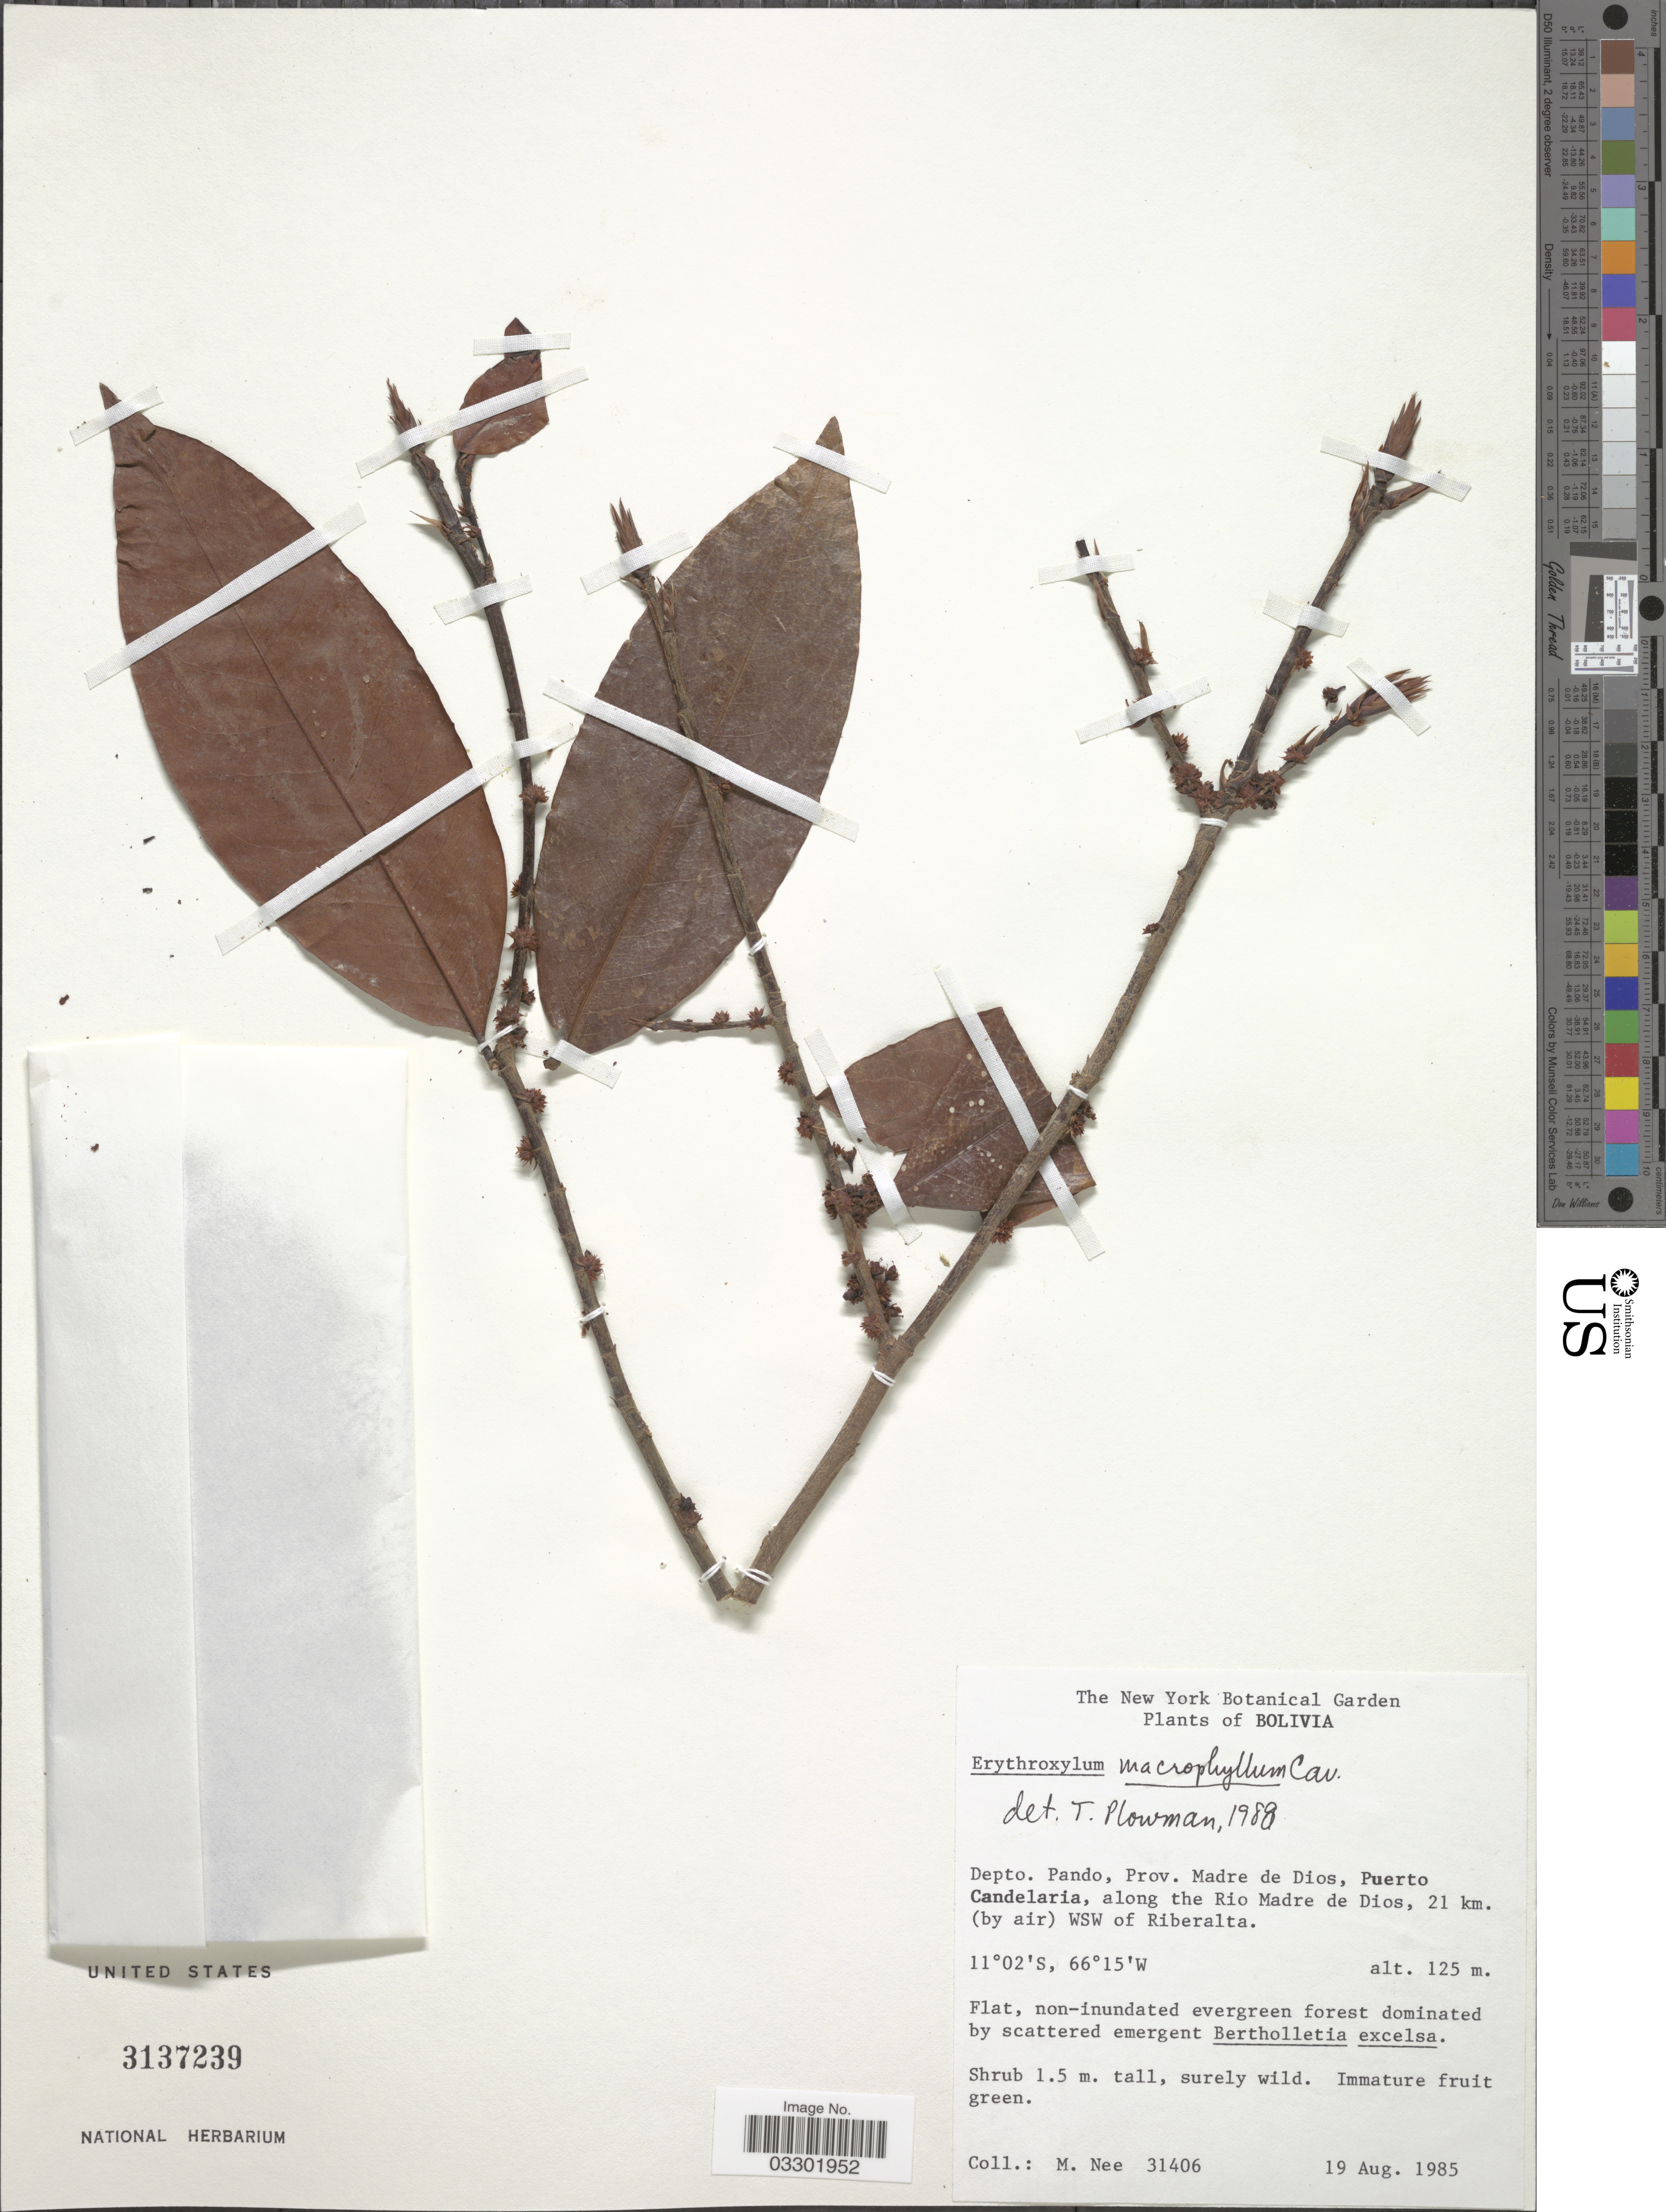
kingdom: Plantae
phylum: Tracheophyta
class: Magnoliopsida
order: Malpighiales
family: Erythroxylaceae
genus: Erythroxylum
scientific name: Erythroxylum macrophyllum var. macrophyllum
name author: Cav.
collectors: M. Nee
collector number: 31406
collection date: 1985-08-19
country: Bolivia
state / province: Pando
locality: Depto. Pando, Prov. Madre de Dios, Puerto Candelaria, along the Rio Madre de Dios, 21 km. (by air) WSW of Riberalta.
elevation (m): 125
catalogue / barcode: US 3137239